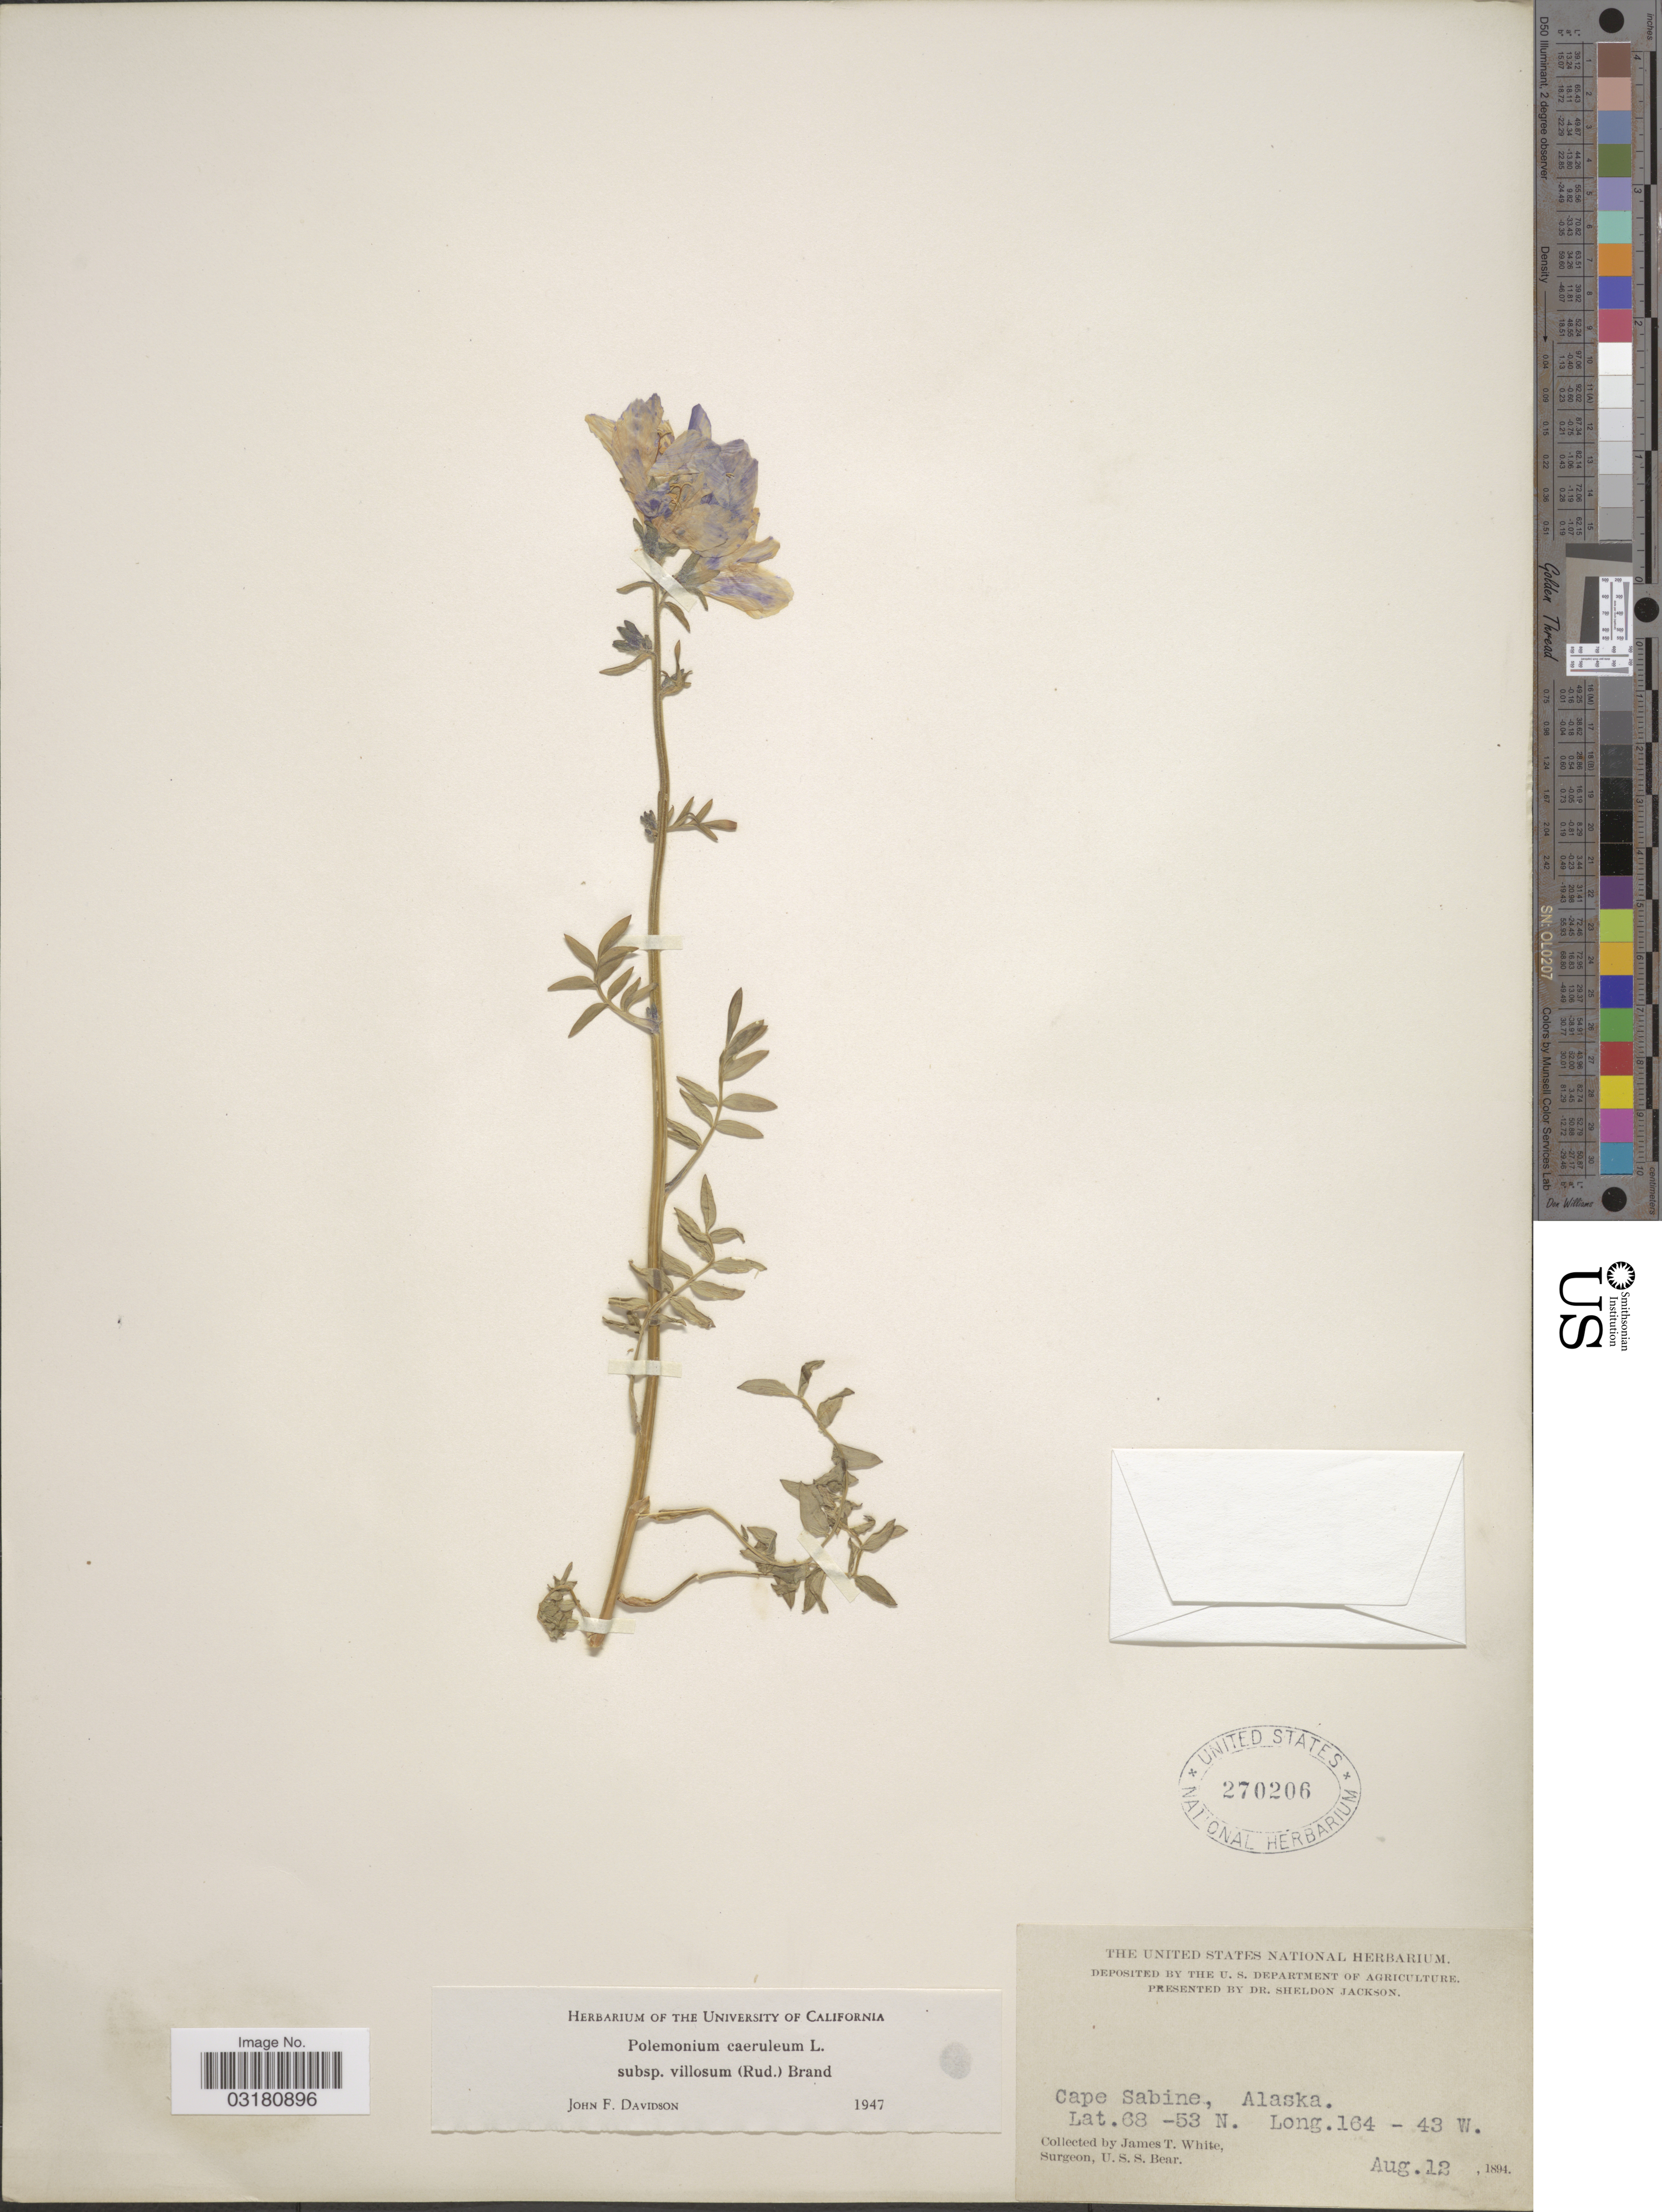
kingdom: Plantae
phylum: Tracheophyta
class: Magnoliopsida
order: Ericales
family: Polemoniaceae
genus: Polemonium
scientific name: Polemonium caeruleum subsp. villosum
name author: (Rudolph ex Georgi) Brand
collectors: J. T. White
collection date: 1894-08-12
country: United States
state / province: Alaska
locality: Cape Sabine.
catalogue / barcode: US 270206